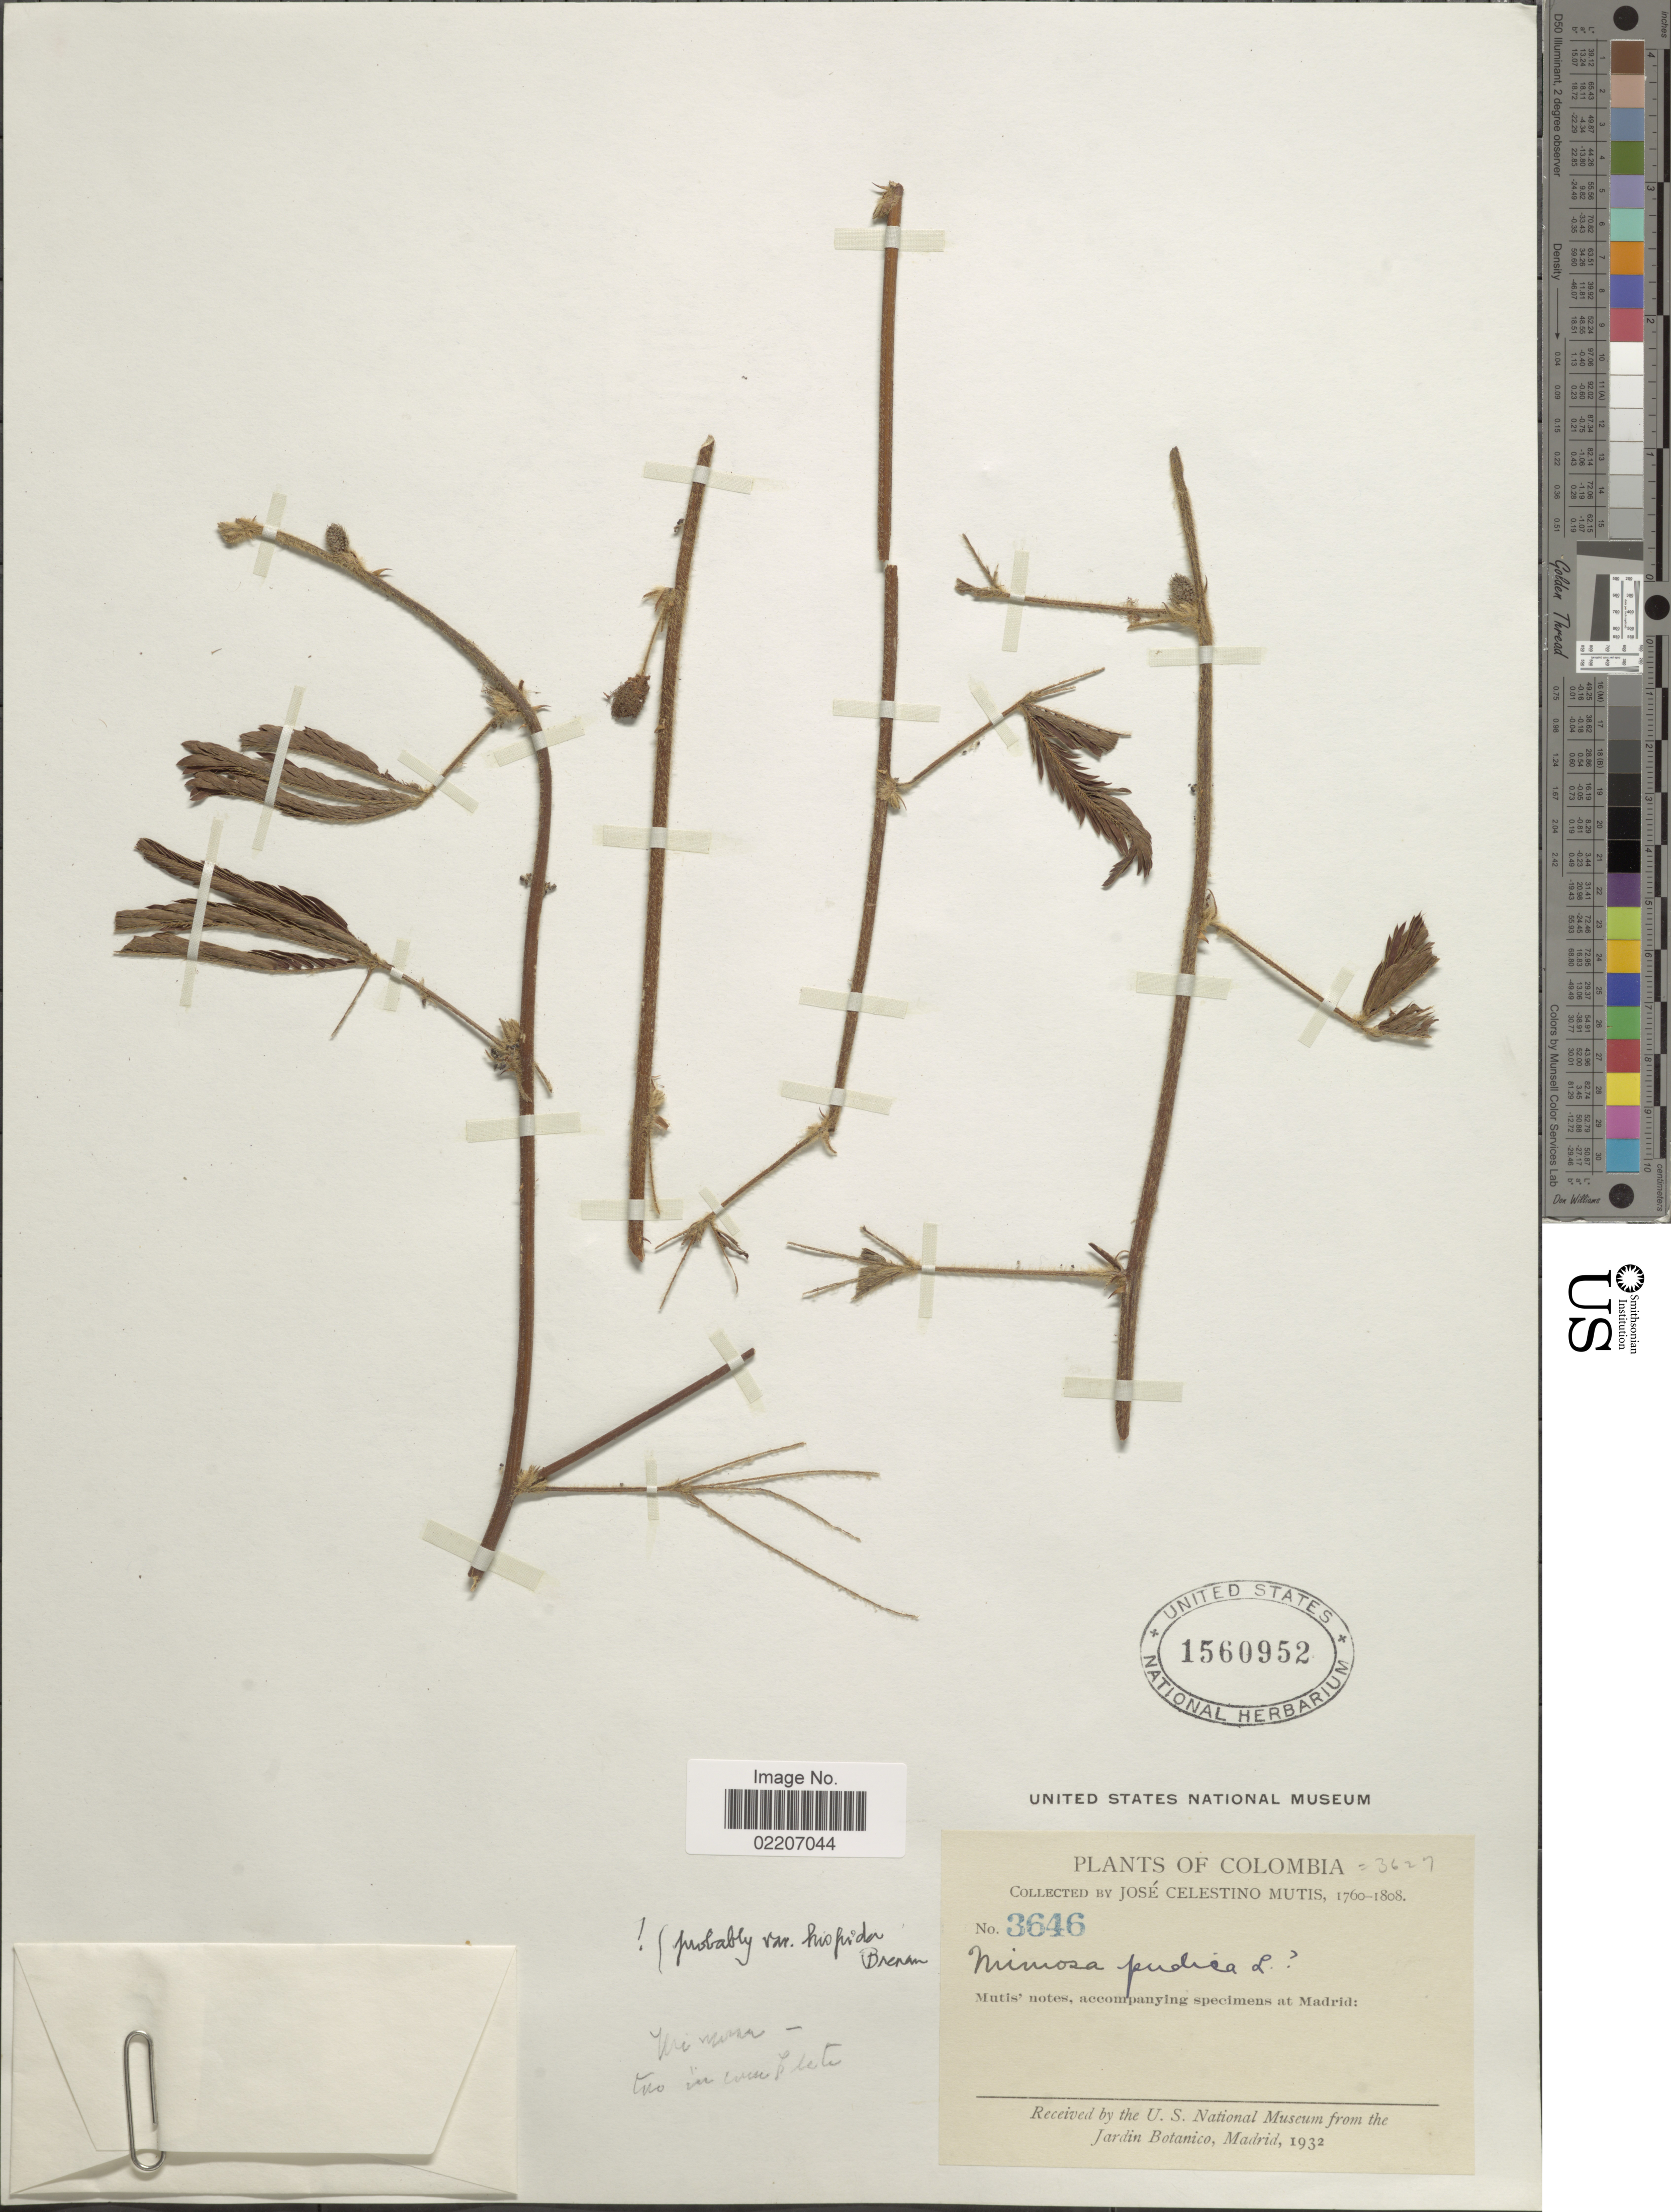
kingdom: Plantae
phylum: Tracheophyta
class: Magnoliopsida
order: Fabales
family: Fabaceae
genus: Mimosa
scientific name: Mimosa pudica var. hispida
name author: Brenan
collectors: J. C. B. Mutis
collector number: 3646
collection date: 1760/1808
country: Colombia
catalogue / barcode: US 1560952